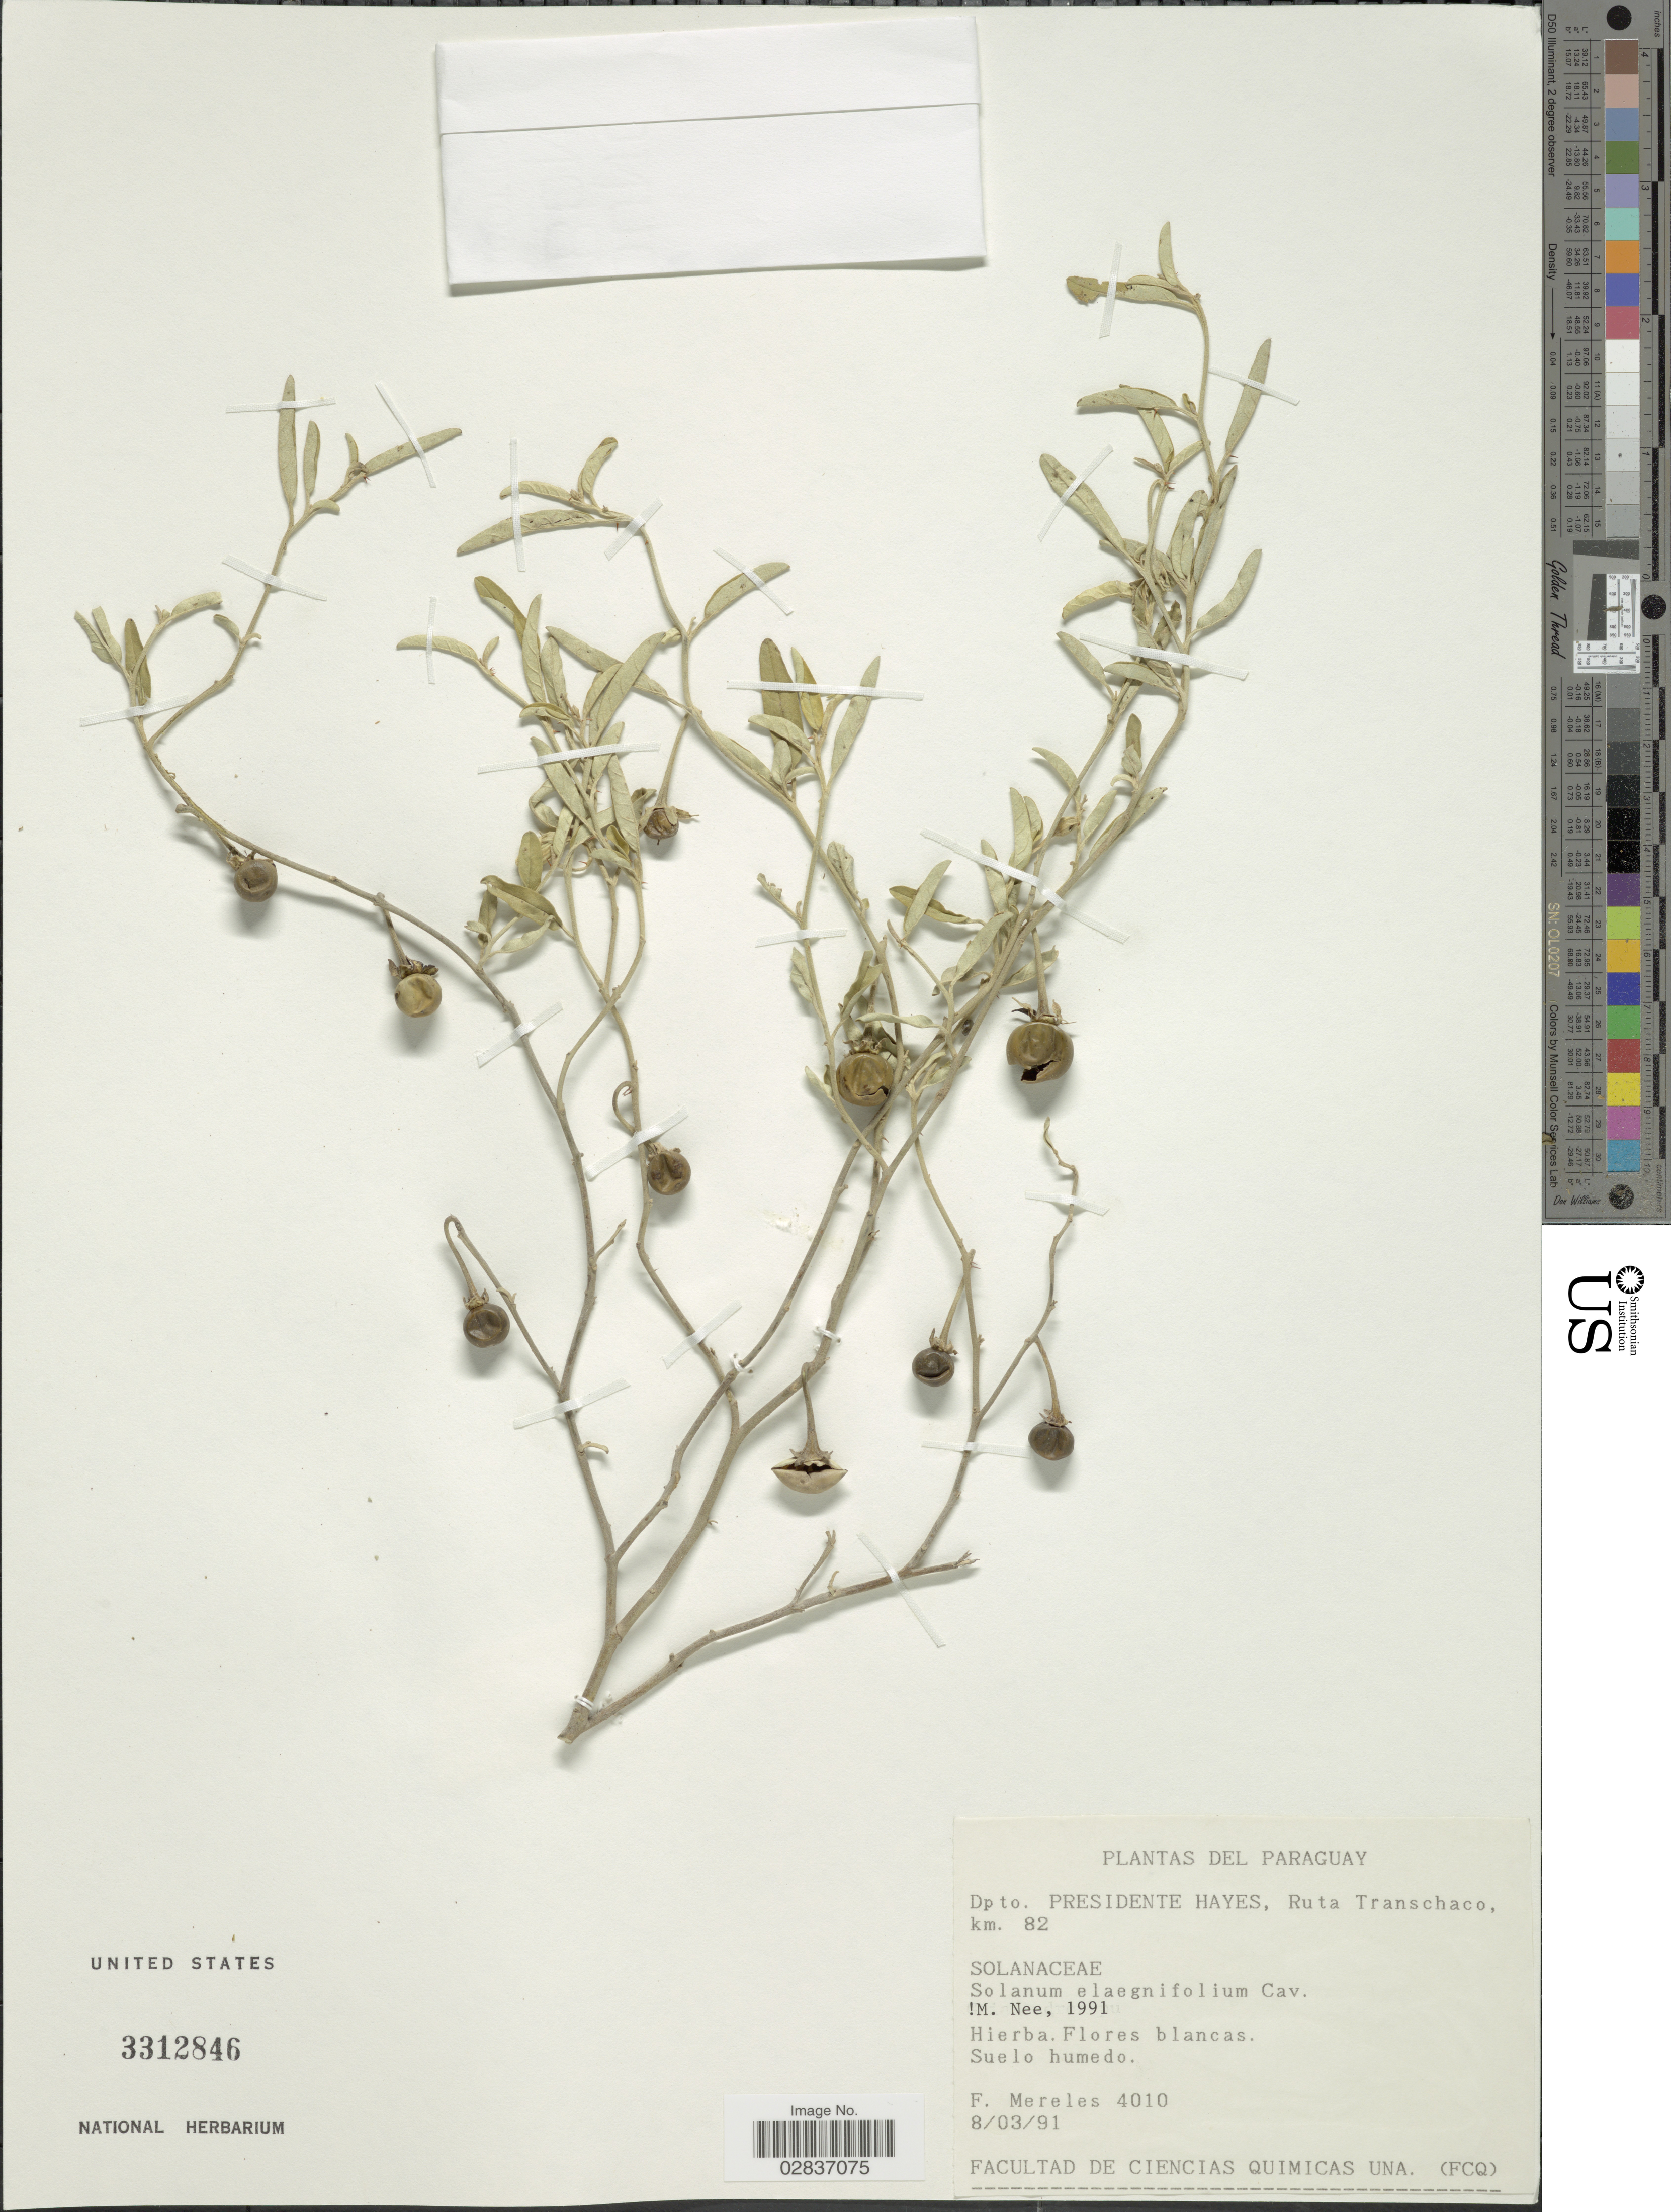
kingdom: Plantae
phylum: Tracheophyta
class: Magnoliopsida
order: Solanales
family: Solanaceae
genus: Solanum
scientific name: Solanum elaeagnifolium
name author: Cav.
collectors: F. Mereles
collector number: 4010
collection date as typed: Transcribed d/m/y: 8/3/91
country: Paraguay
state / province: Presidente Hayes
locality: Dp to. Presidente Hayes, Ruta Transchaco, km. 82.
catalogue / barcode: US 3312846